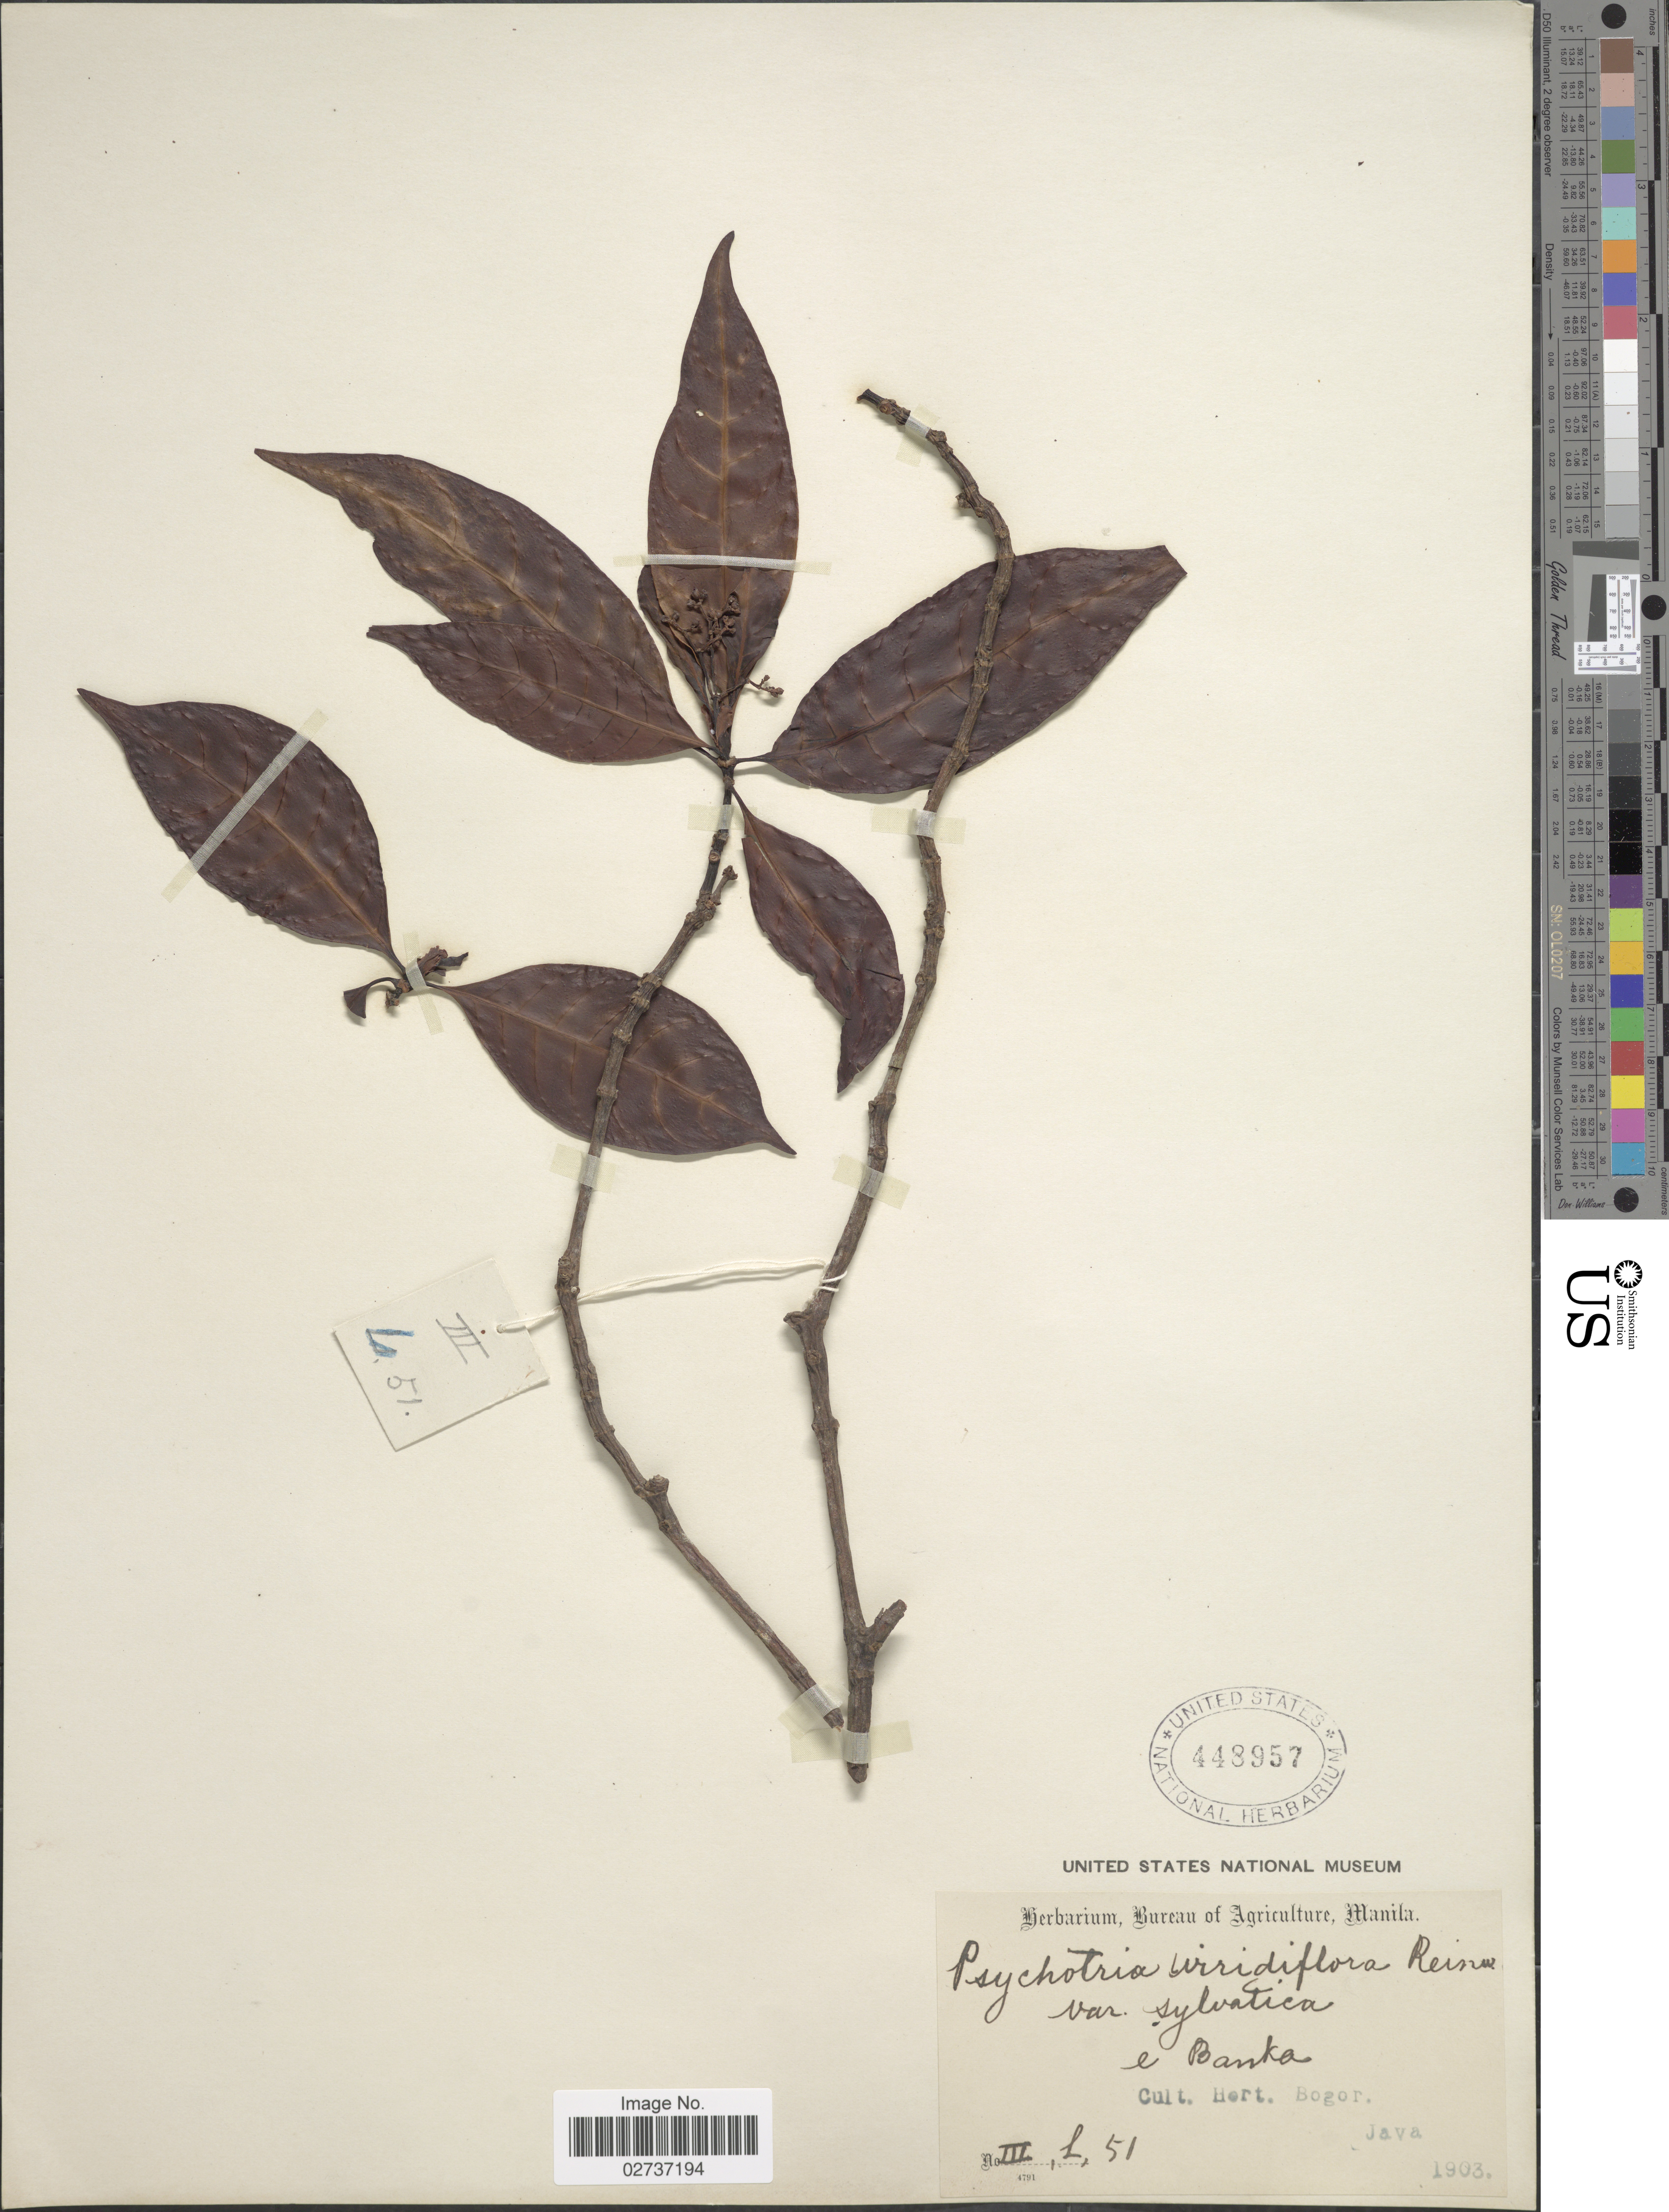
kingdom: Plantae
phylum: Tracheophyta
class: Magnoliopsida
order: Gentianales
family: Rubiaceae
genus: Psychotria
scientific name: Psychotria viridiflora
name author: Reinw. ex Blume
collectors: ex Herb. Bur. Agric. Manila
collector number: IIIL51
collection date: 1903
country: Indonesia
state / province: Java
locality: Hort. Bogor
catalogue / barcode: US 448957